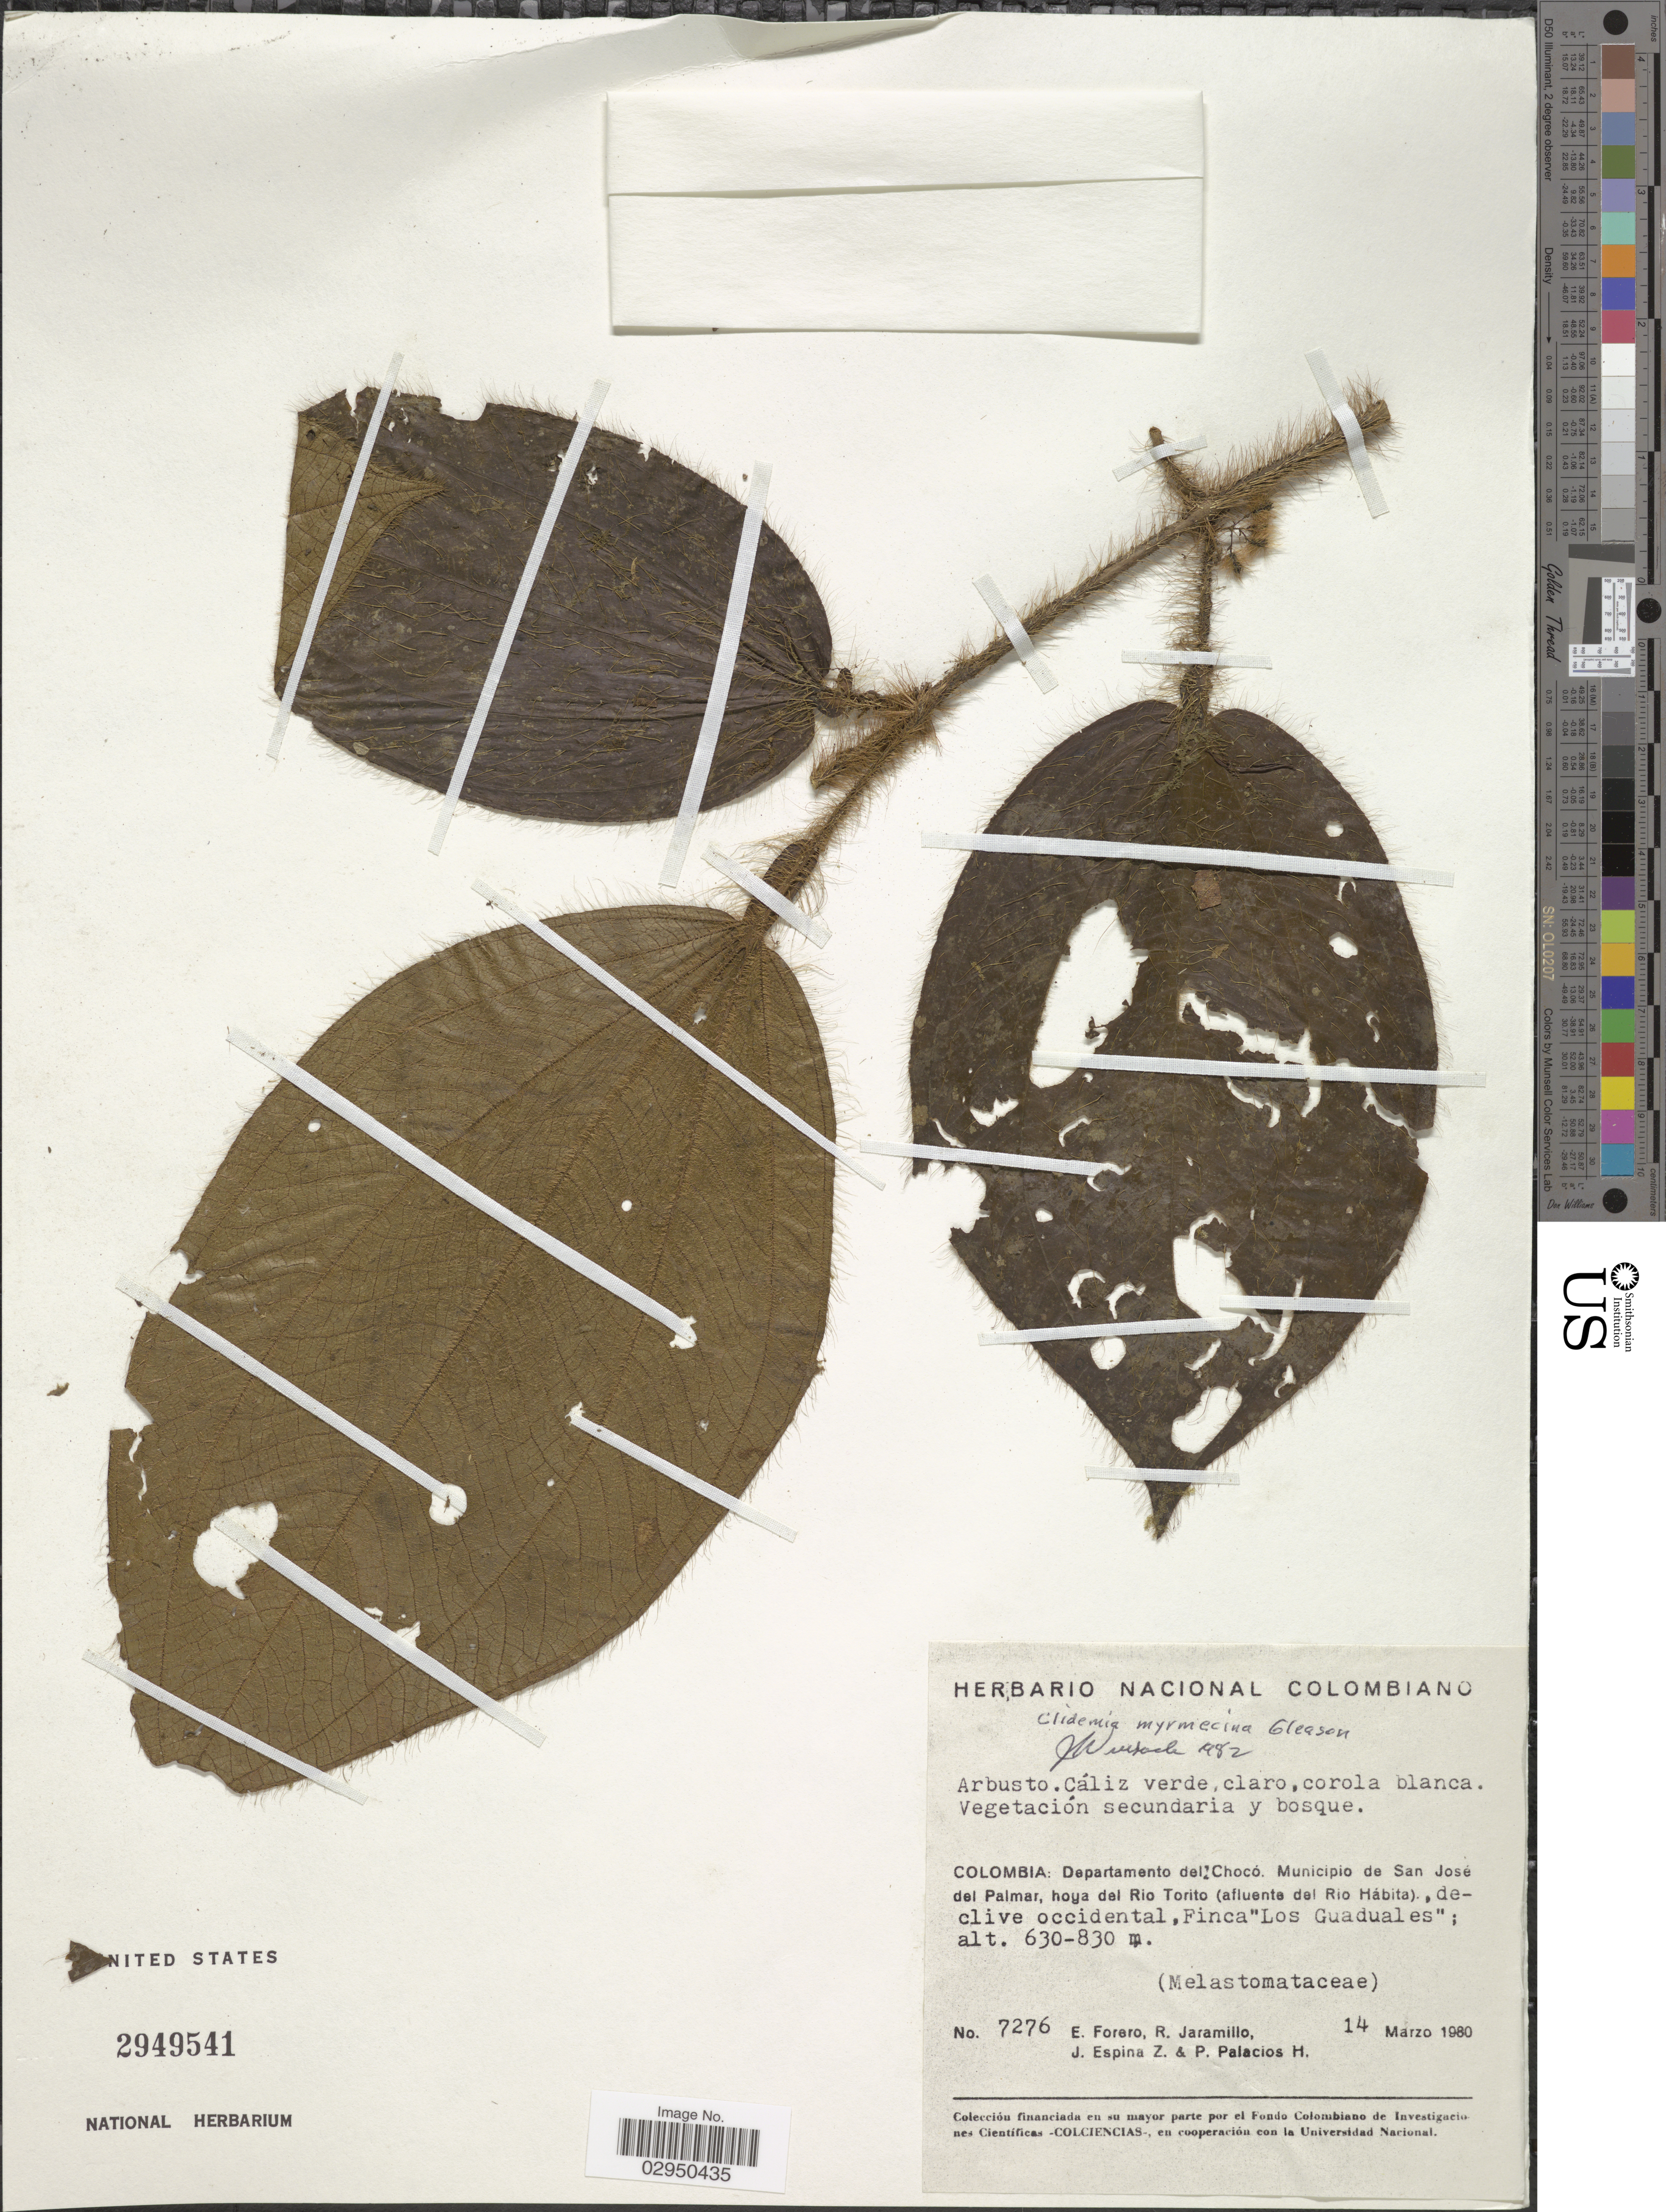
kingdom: Plantae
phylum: Tracheophyta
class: Magnoliopsida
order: Myrtales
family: Melastomataceae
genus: Clidemia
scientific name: Clidemia myrmecina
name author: Gleason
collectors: E. Forero, R. Jaramillo, J. Espina Z. & P. Palacios H.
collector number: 7276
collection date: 1980-03-14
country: Colombia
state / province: Chocó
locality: Departamento del Chocó. Municipio de San Jose del Palmar, hoya del Rio Torito (afluente del Rio Hábita), declive occidental, Finca "Los Guadales".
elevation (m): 630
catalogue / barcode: US 2949541